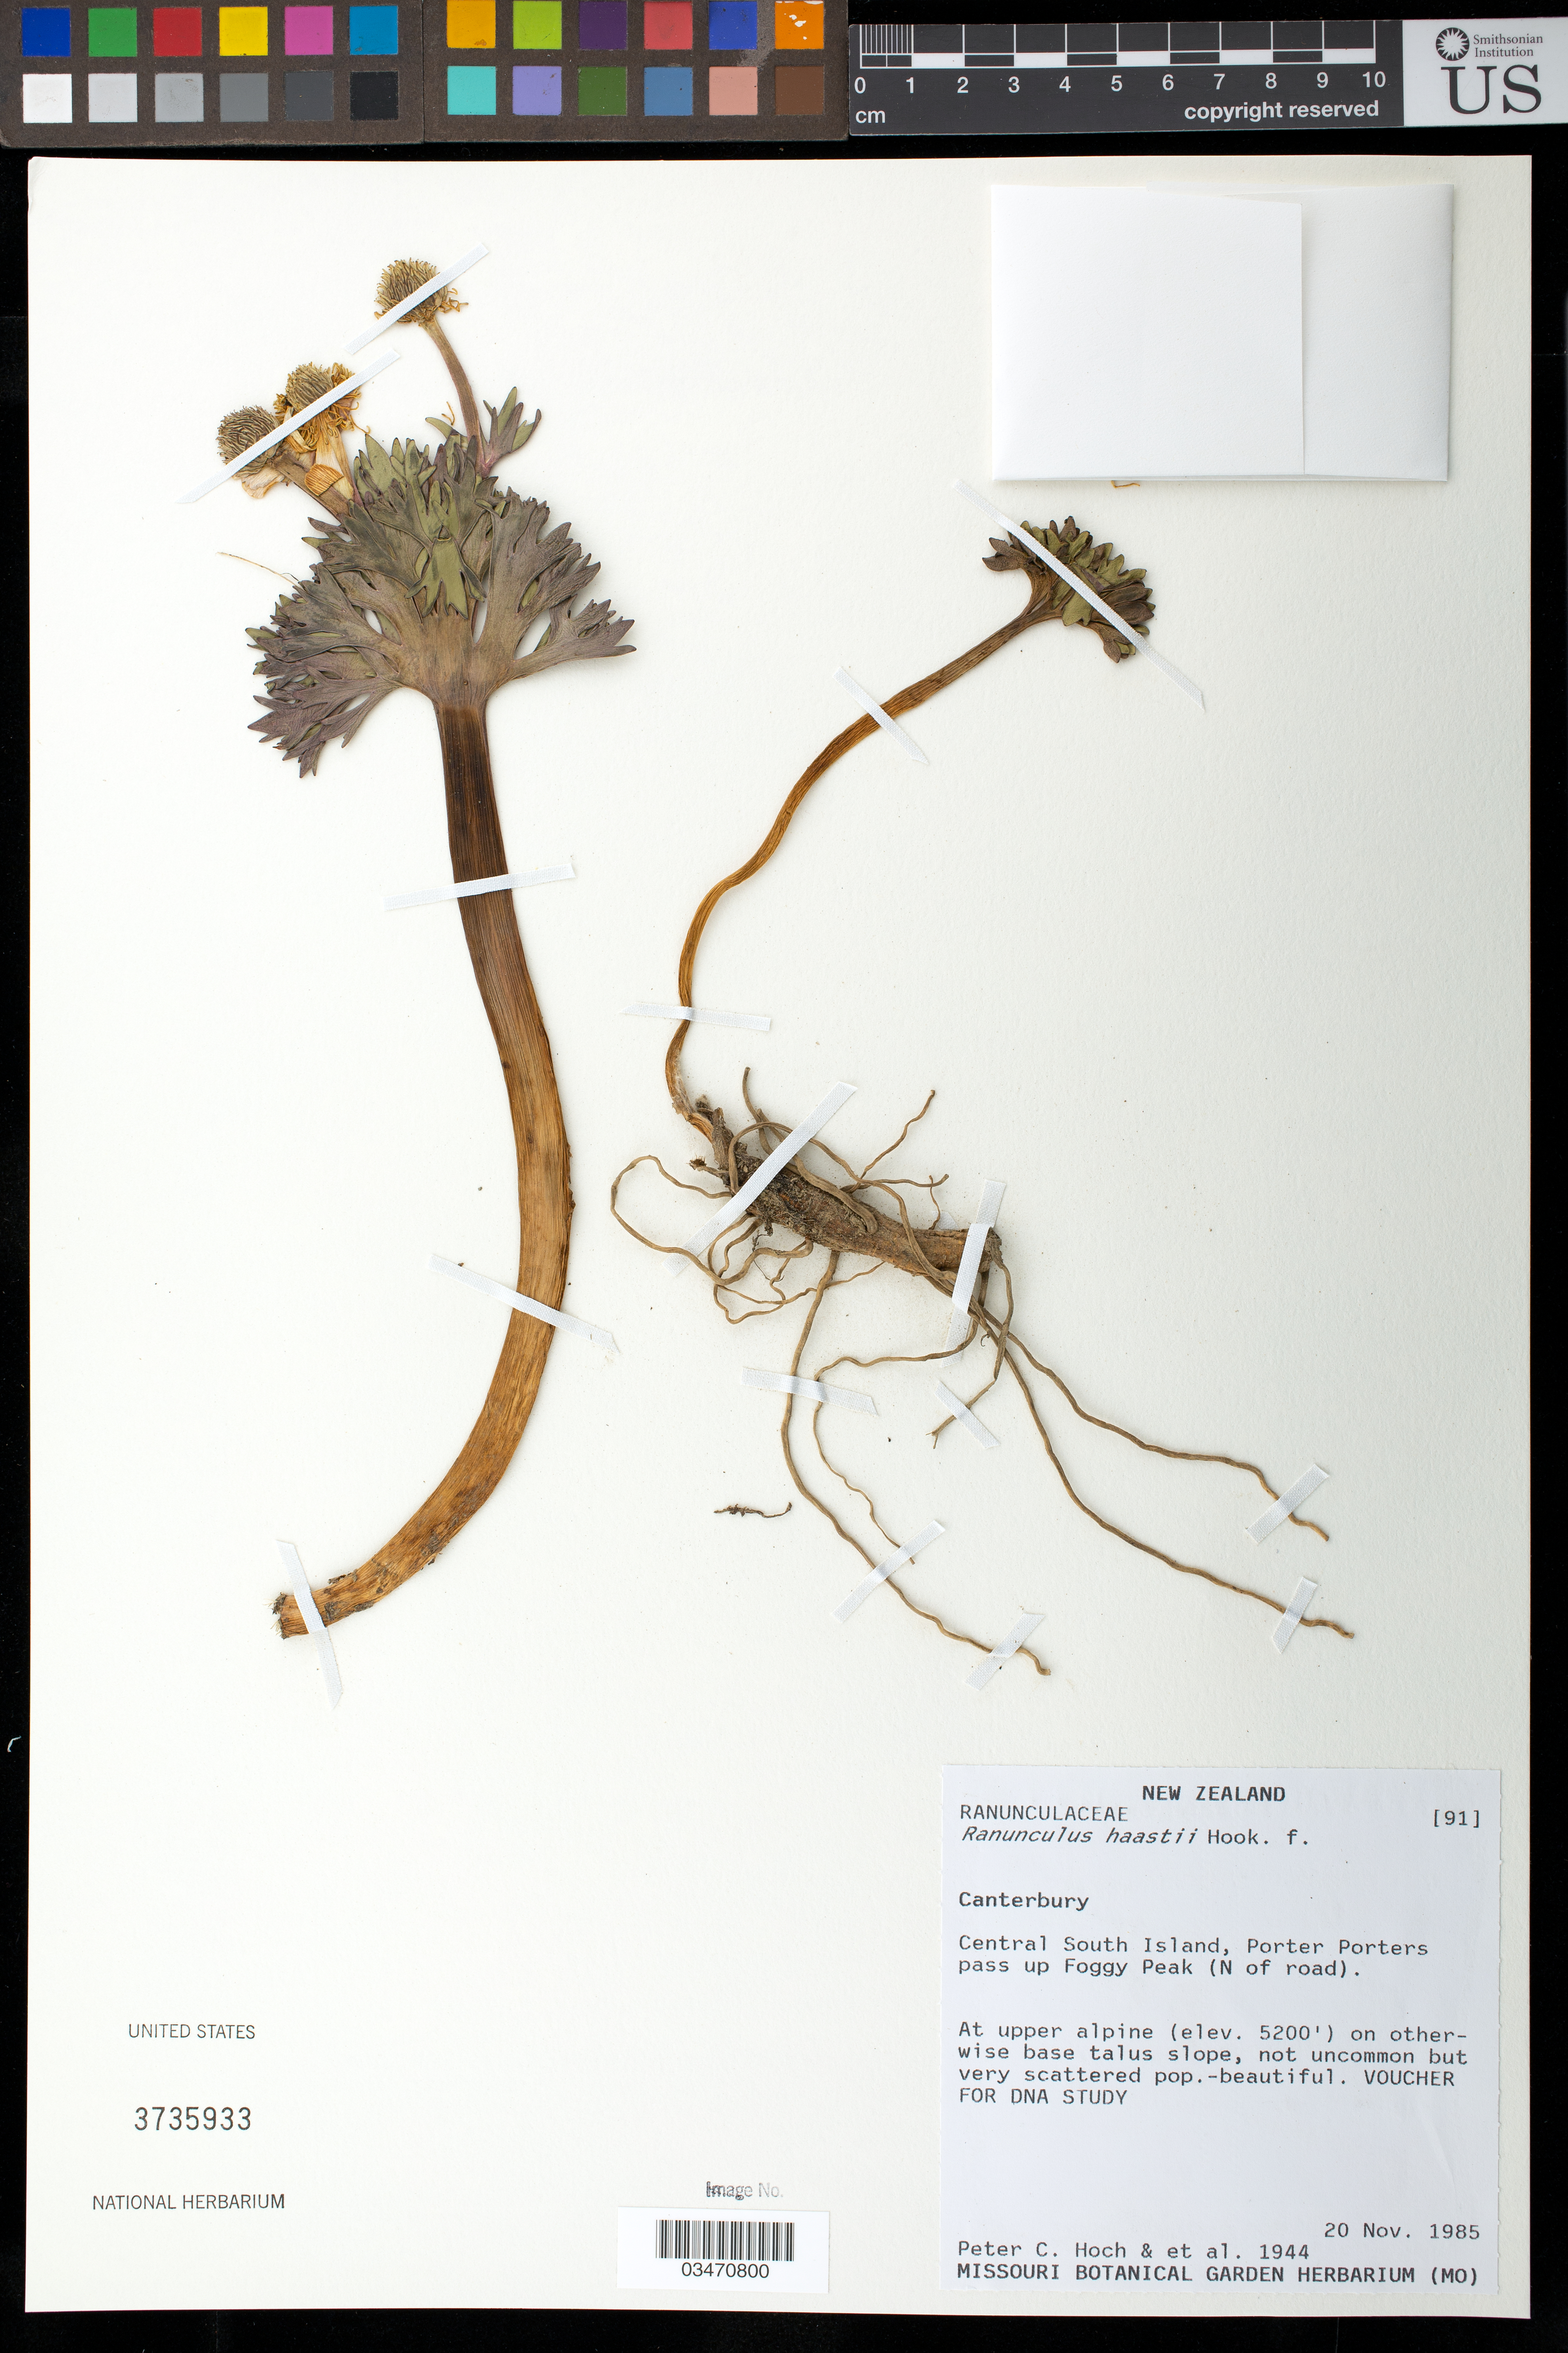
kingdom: Plantae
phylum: Tracheophyta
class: Magnoliopsida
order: Ranunculales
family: Ranunculaceae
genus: Ranunculus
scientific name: Ranunculus haastii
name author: Hook. f.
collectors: P. C. Hoch & et al.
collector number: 1944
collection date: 1985-11-20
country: New Zealand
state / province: Canterbury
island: South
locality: Central South Island, Porter Porters pass up Foggy Peak (N of road).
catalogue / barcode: US 3735933